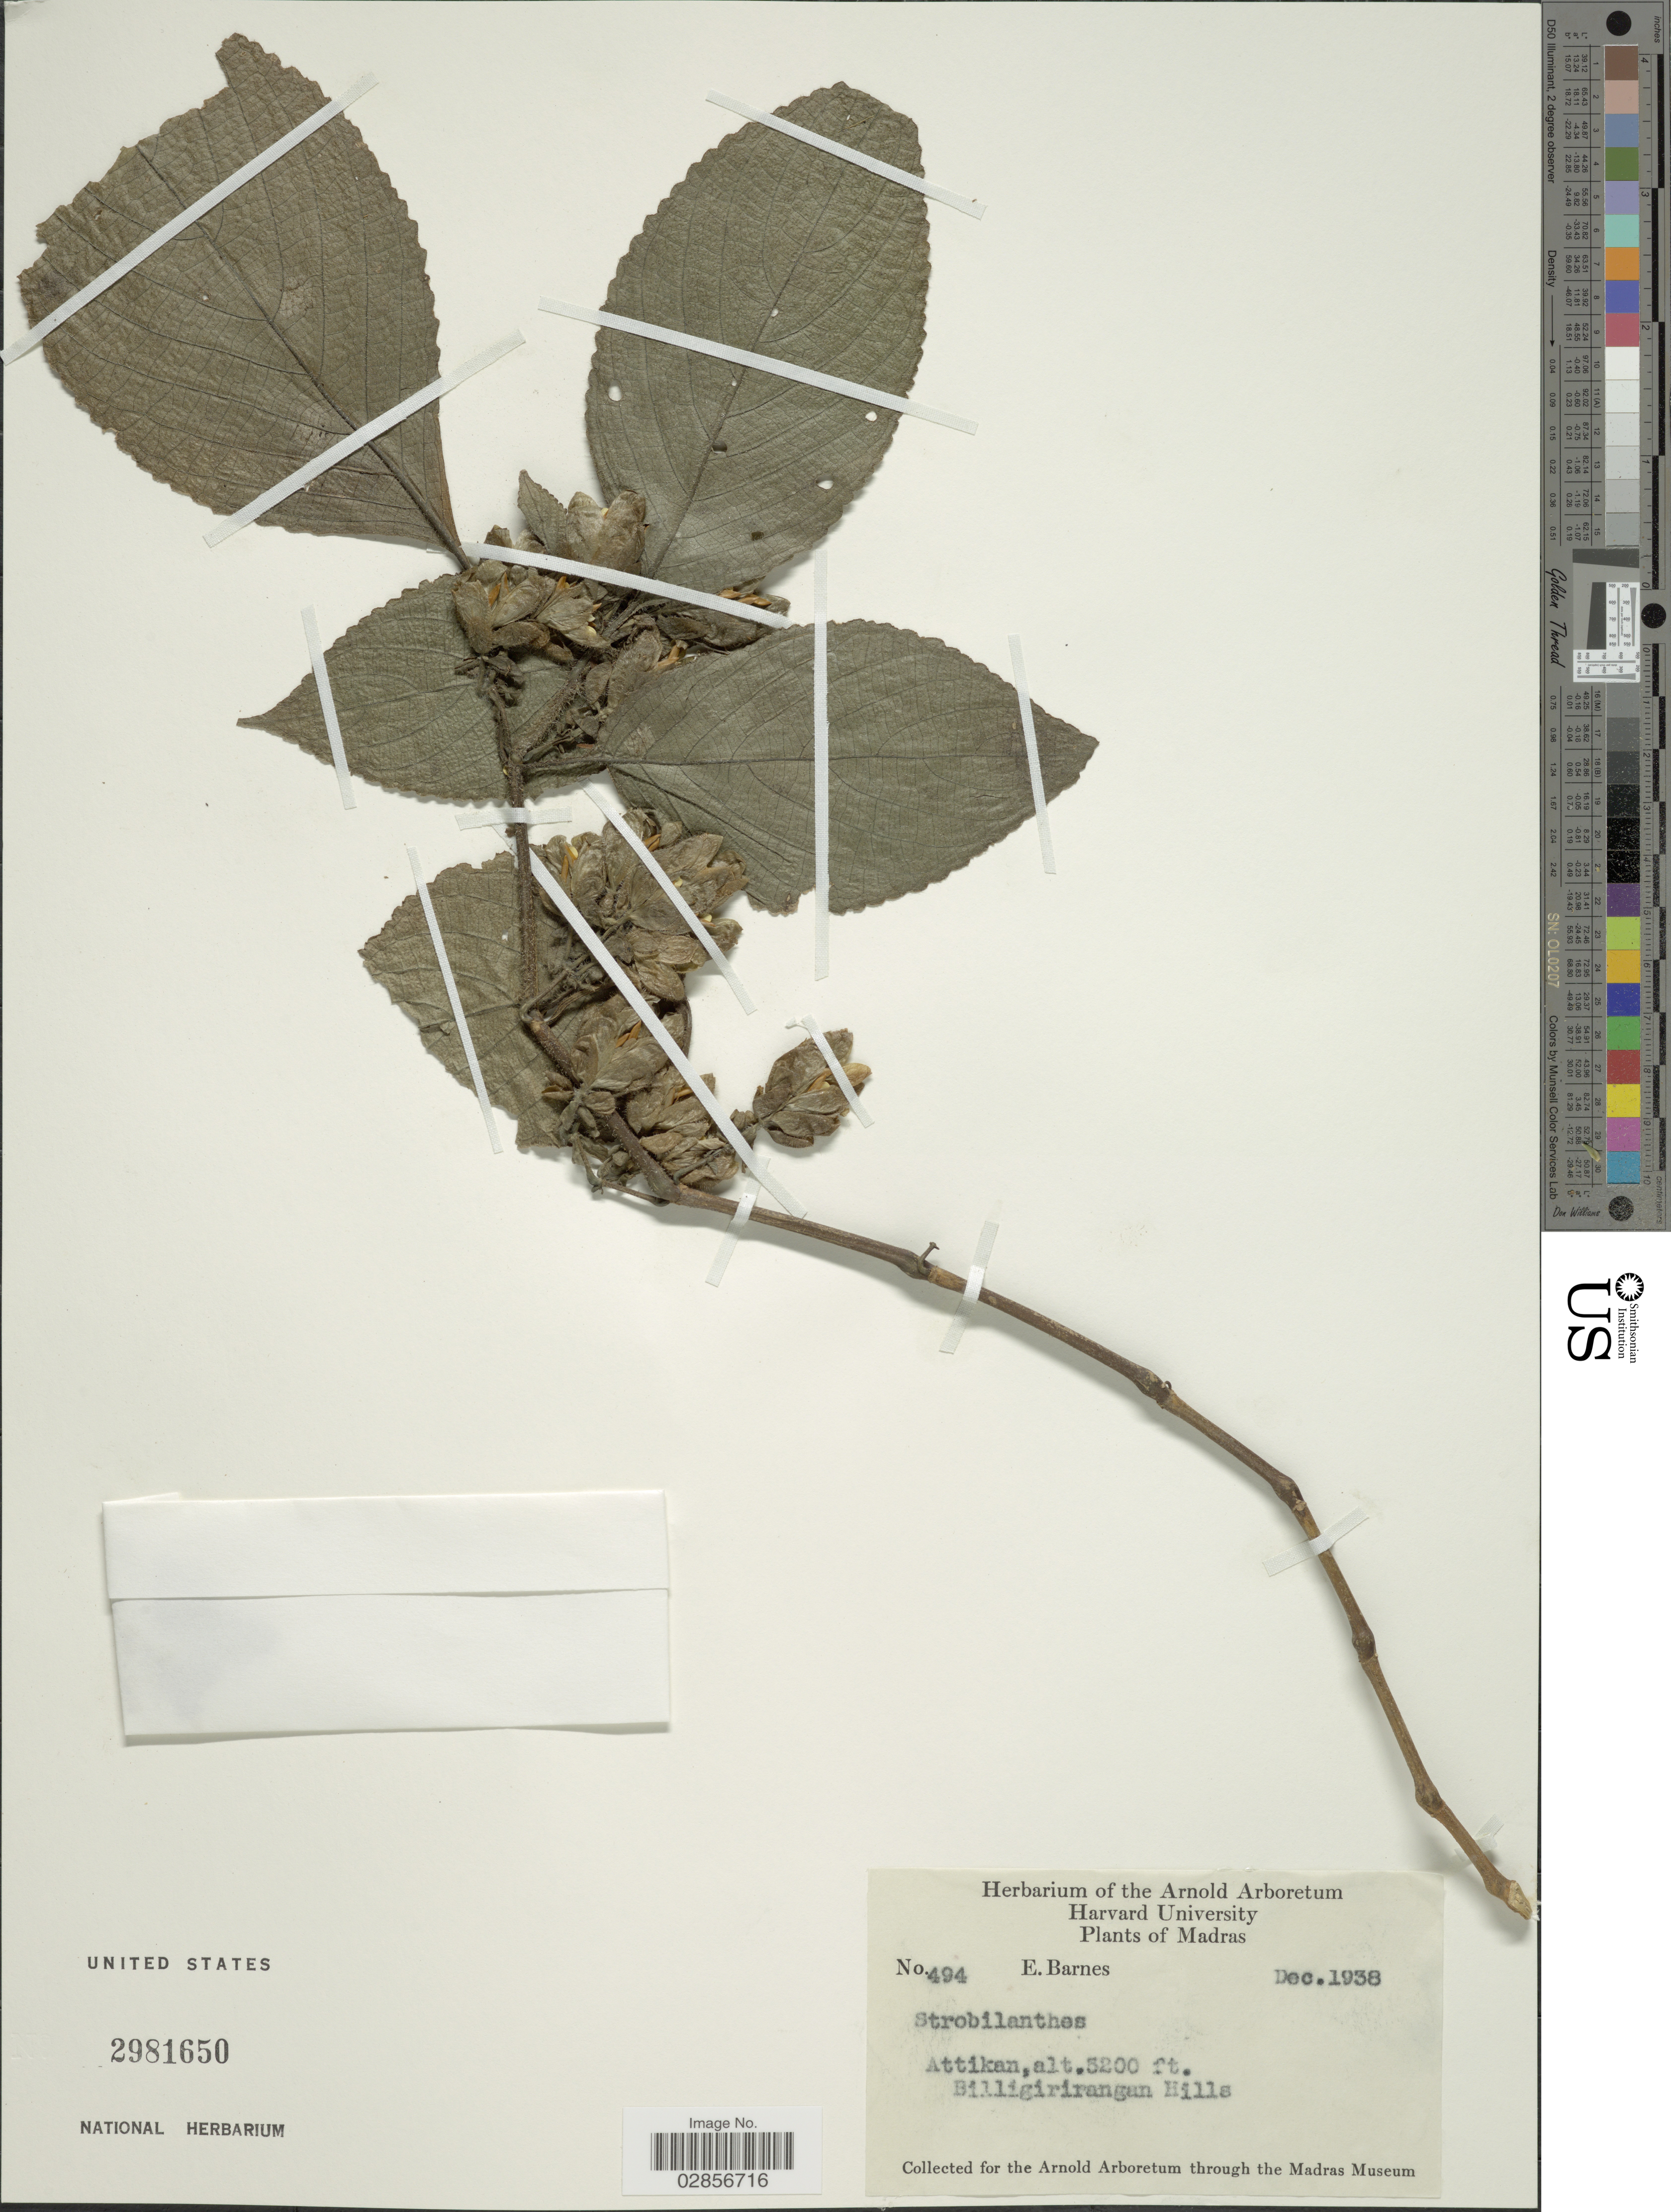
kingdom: Plantae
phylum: Tracheophyta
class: Magnoliopsida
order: Lamiales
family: Acanthaceae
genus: Strobilanthes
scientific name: Strobilanthes sp.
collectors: E. Barnes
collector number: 494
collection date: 1938-12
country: India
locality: Madras, Billigirirangan Hills.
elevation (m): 1585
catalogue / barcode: US 2981650